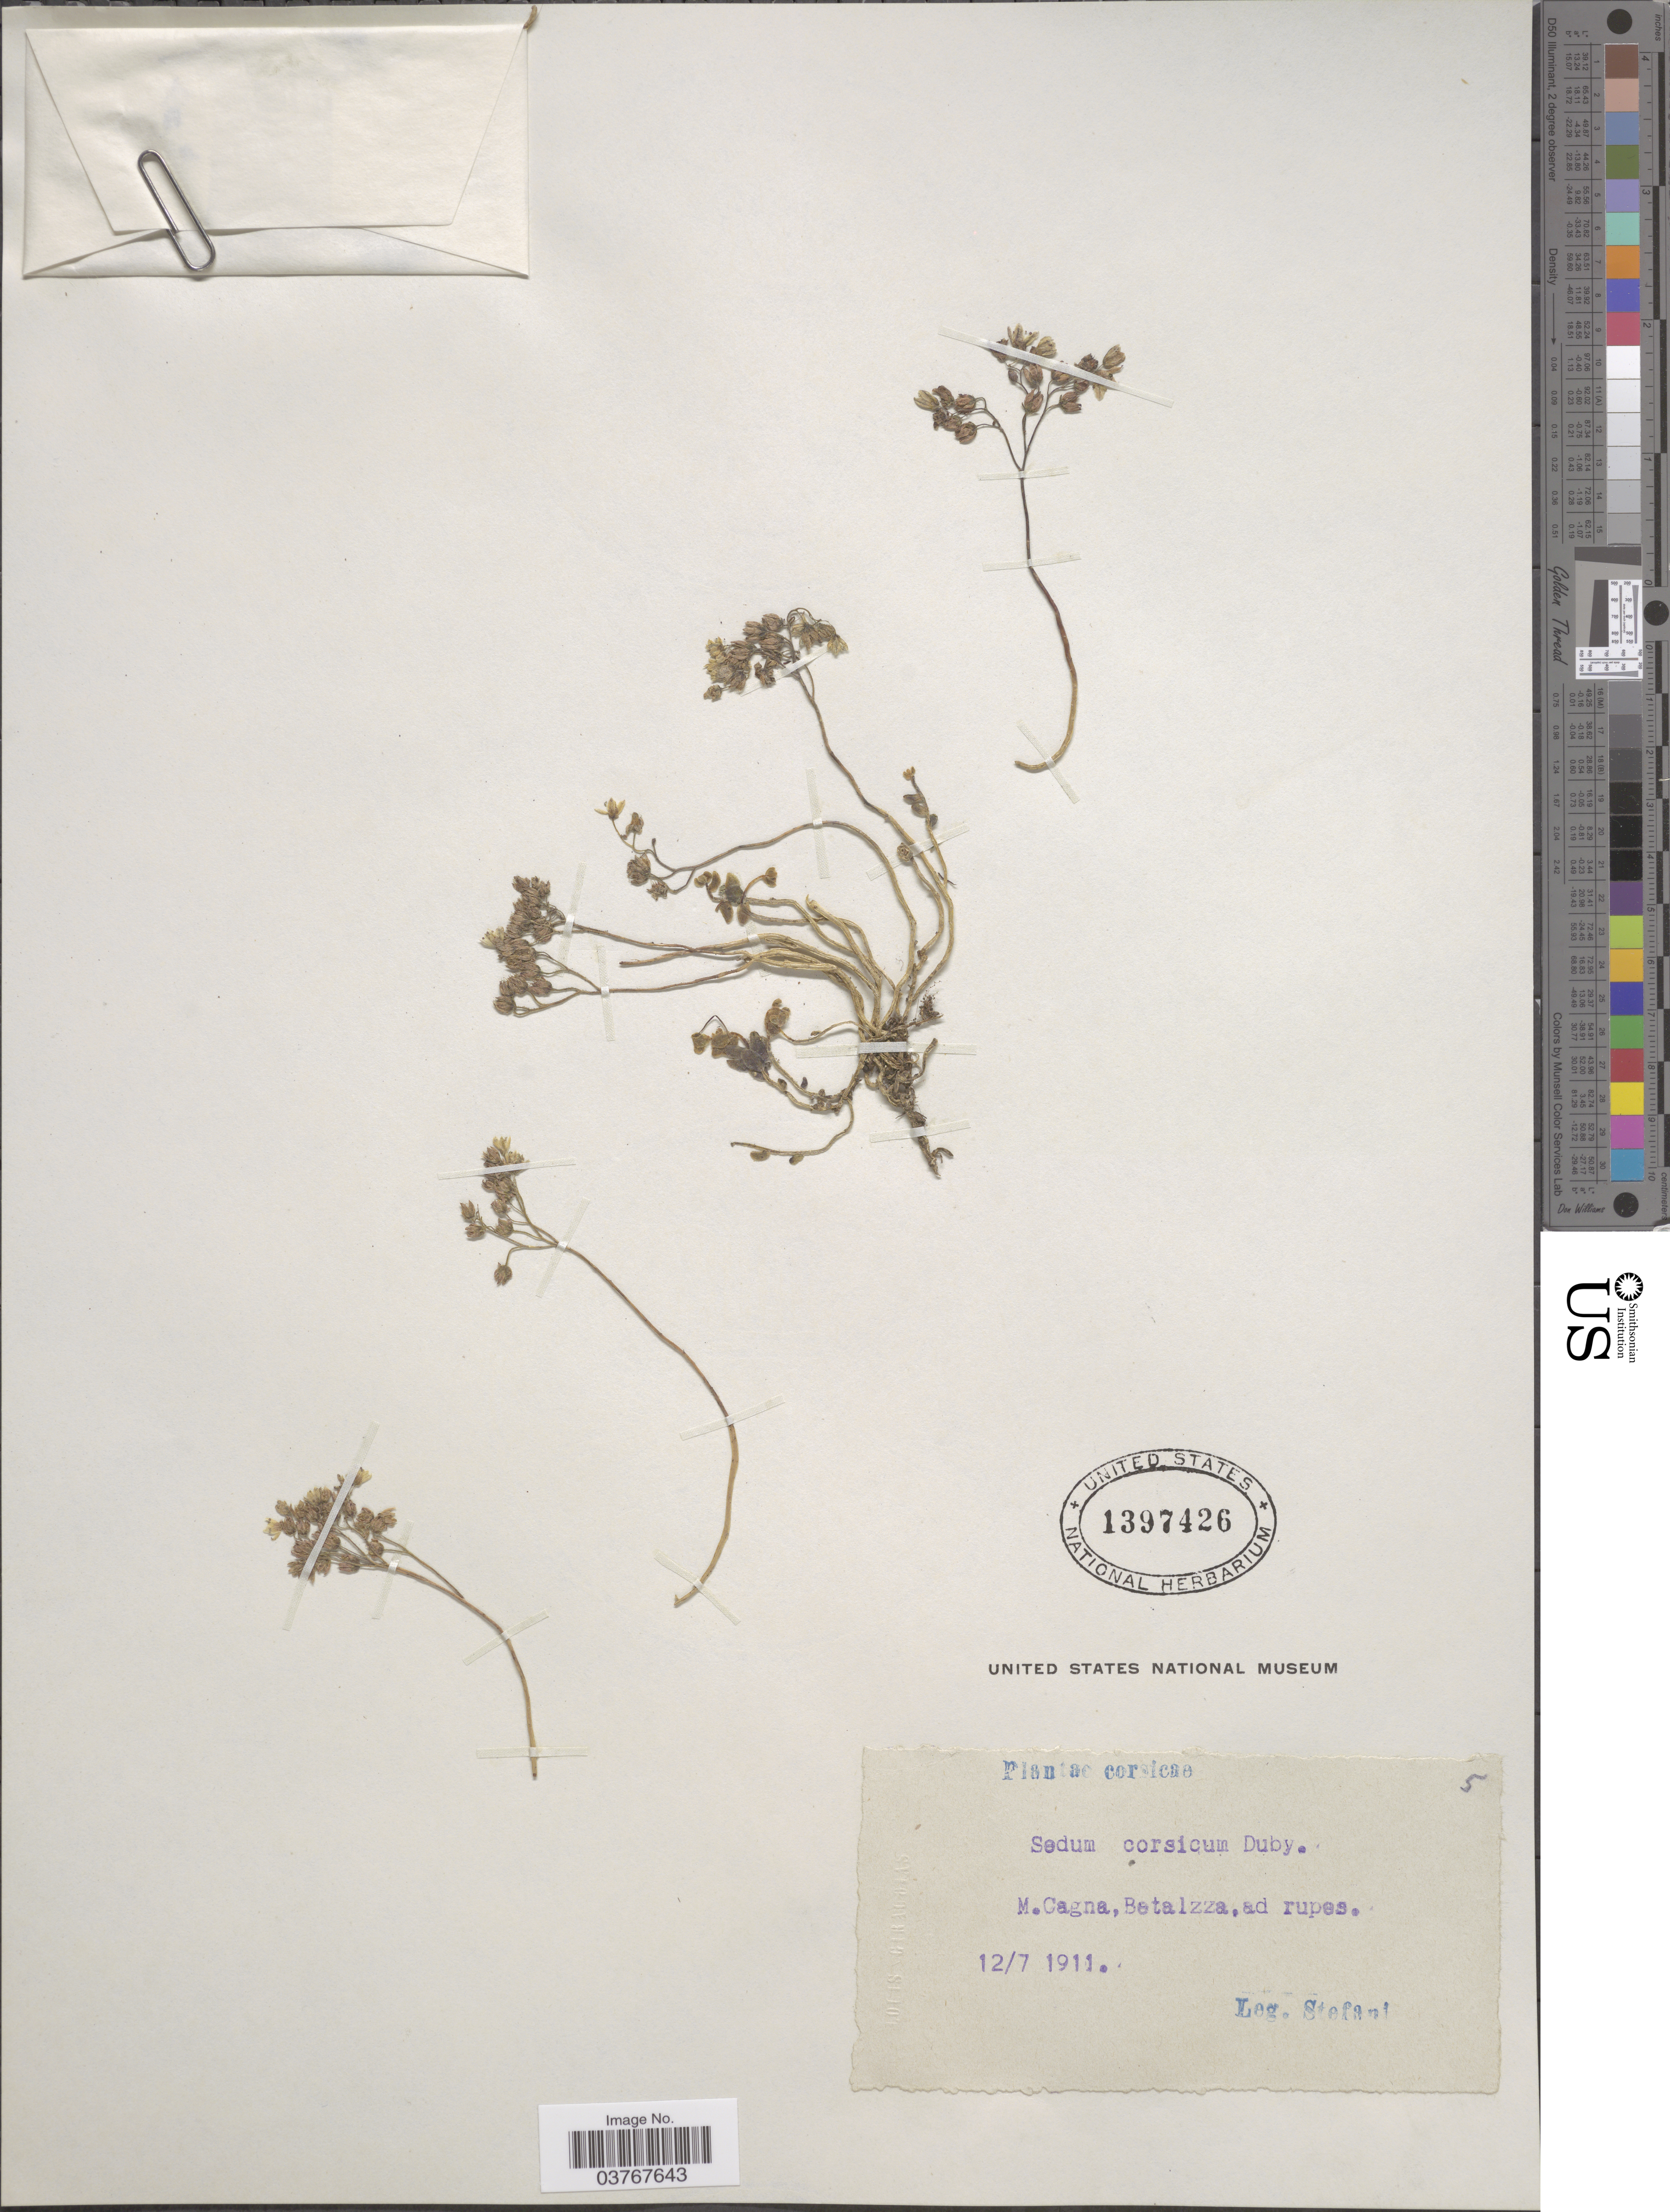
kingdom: Plantae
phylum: Tracheophyta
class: Magnoliopsida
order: Saxifragales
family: Crassulaceae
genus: Sedum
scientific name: Sedum corsicum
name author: Duby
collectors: Stefani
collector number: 5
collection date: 1911-07-12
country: France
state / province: Corsica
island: Corse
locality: M.Cagna, Betalzza, ad rupes.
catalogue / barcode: US 1397426